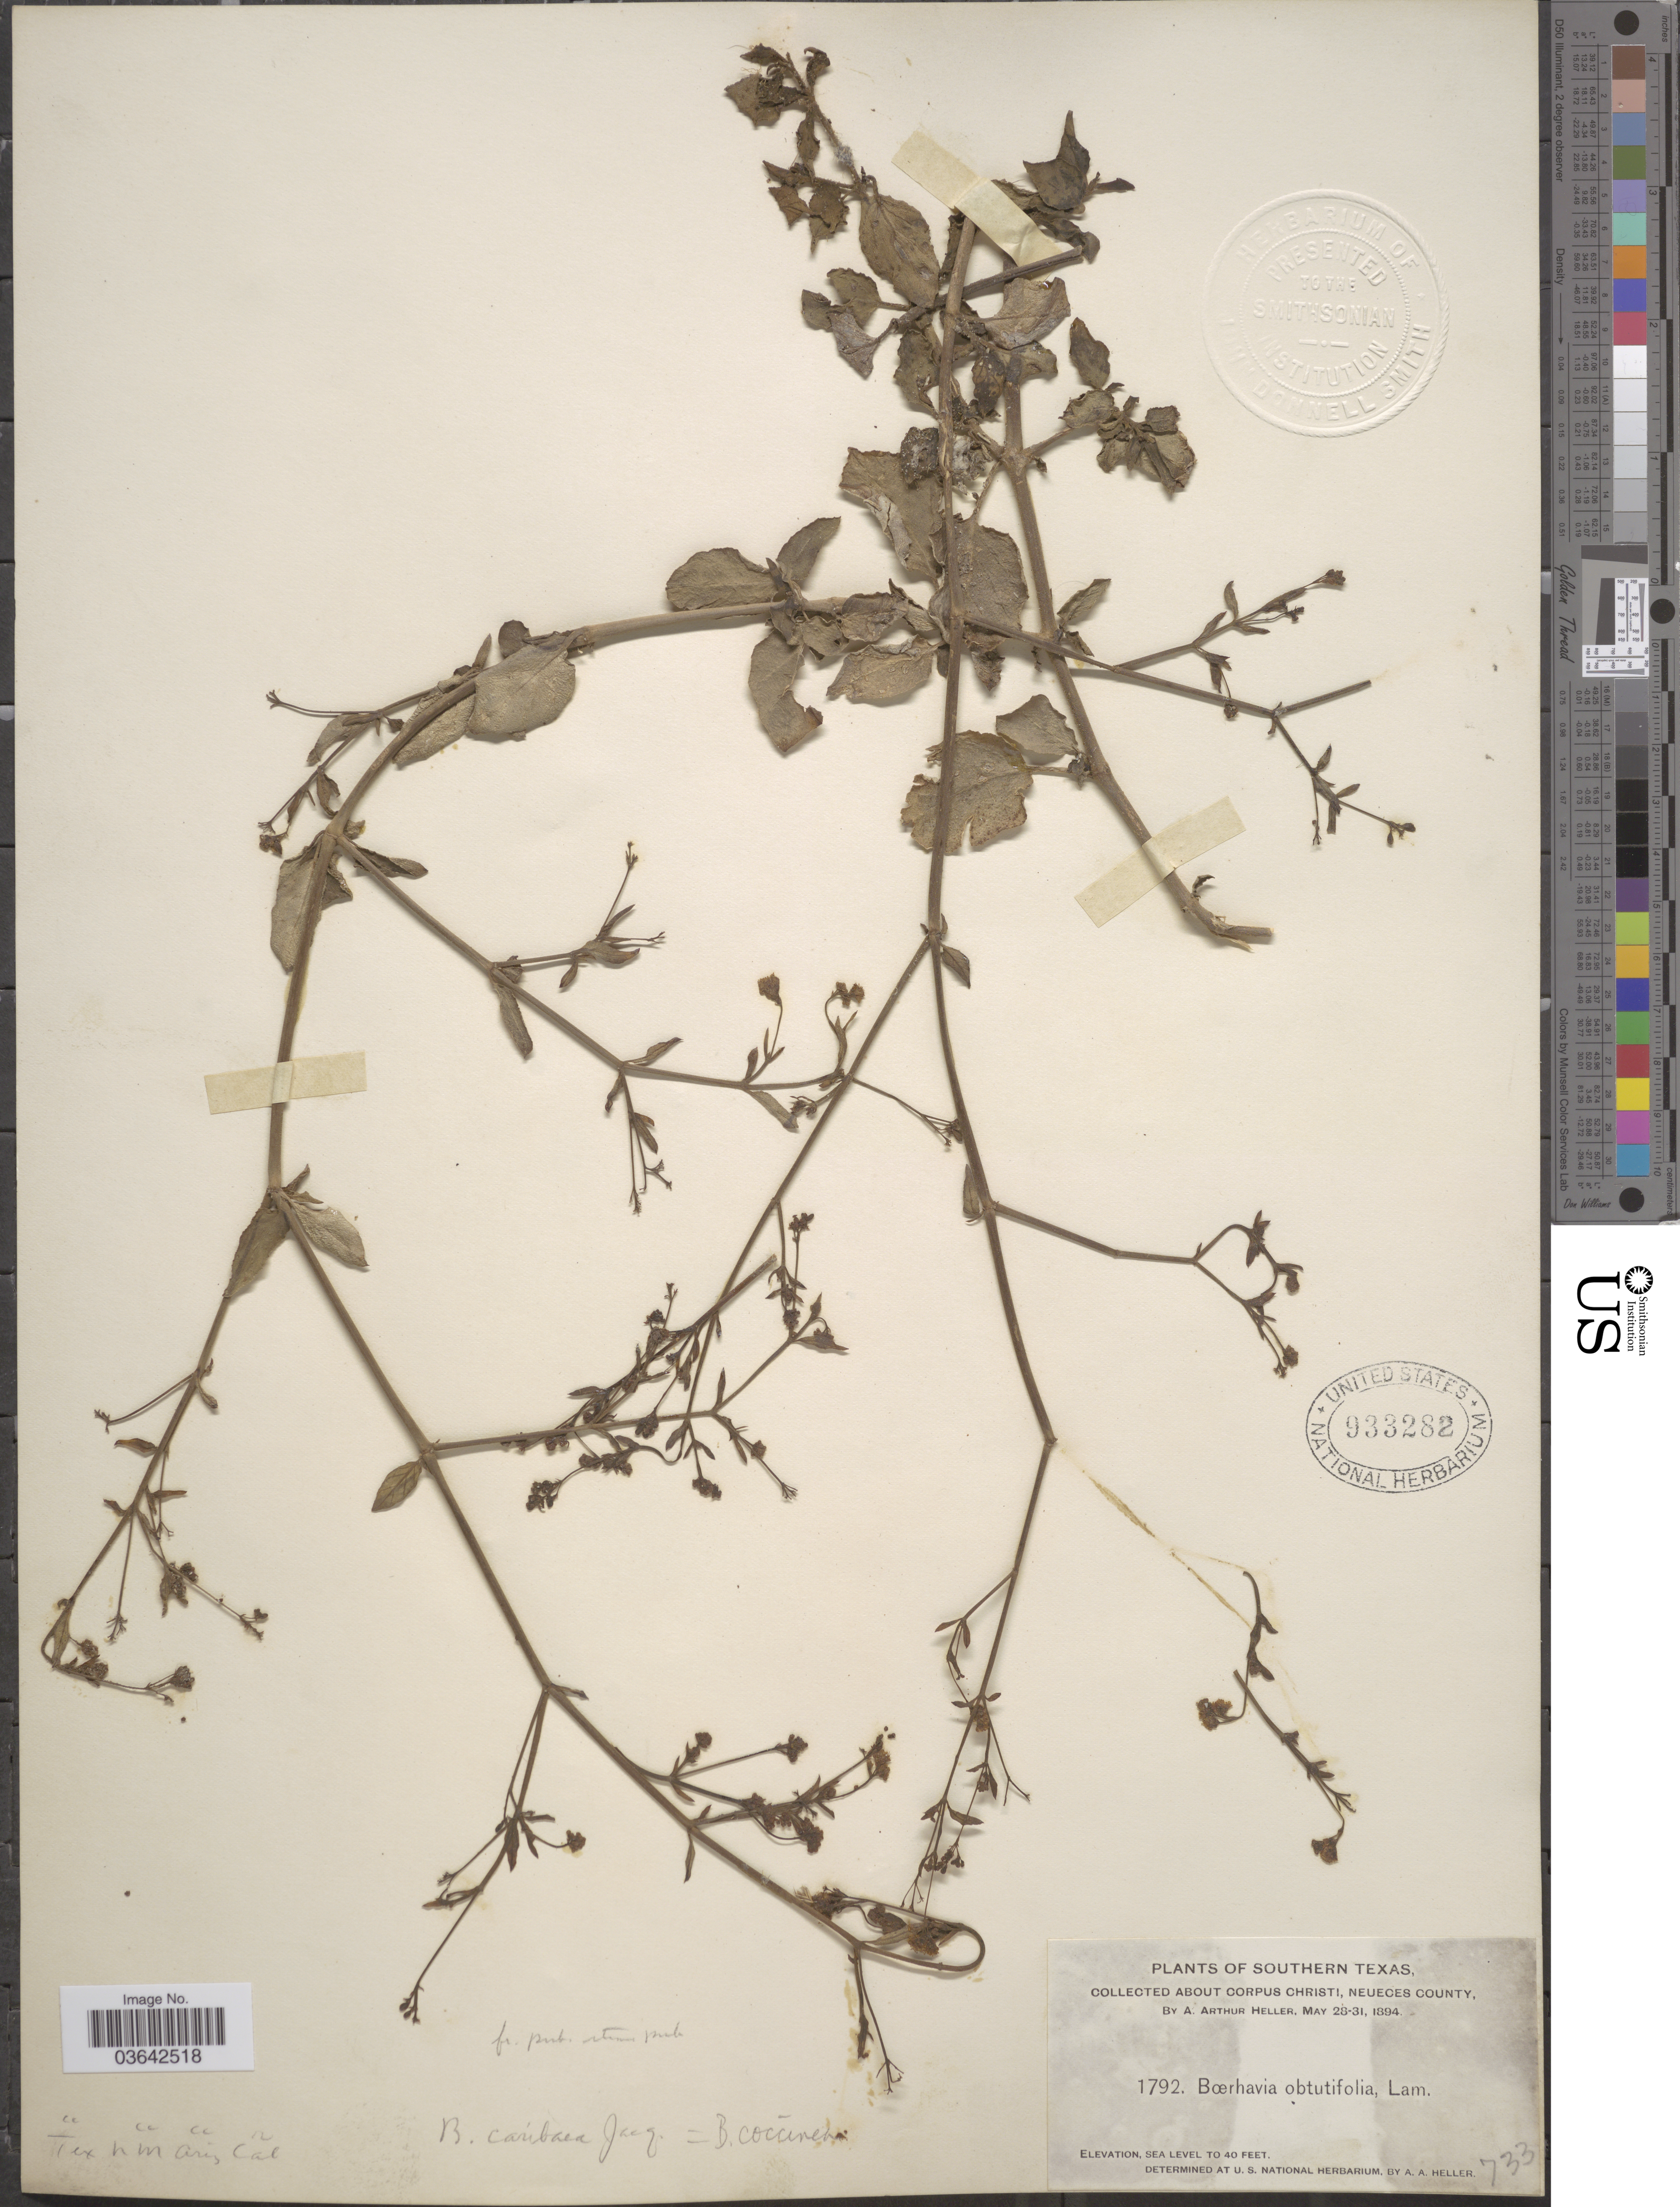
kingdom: Plantae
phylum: Tracheophyta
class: Magnoliopsida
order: Caryophyllales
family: Nyctaginaceae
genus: Boerhavia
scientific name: Boerhavia coccinea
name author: Mill.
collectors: A. A. Heller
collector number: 1792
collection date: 1894-05-28/1894-05-31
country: United States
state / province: Texas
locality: Southern Texas. Corpus Christi, Neueces County.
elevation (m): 0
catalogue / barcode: US 933282